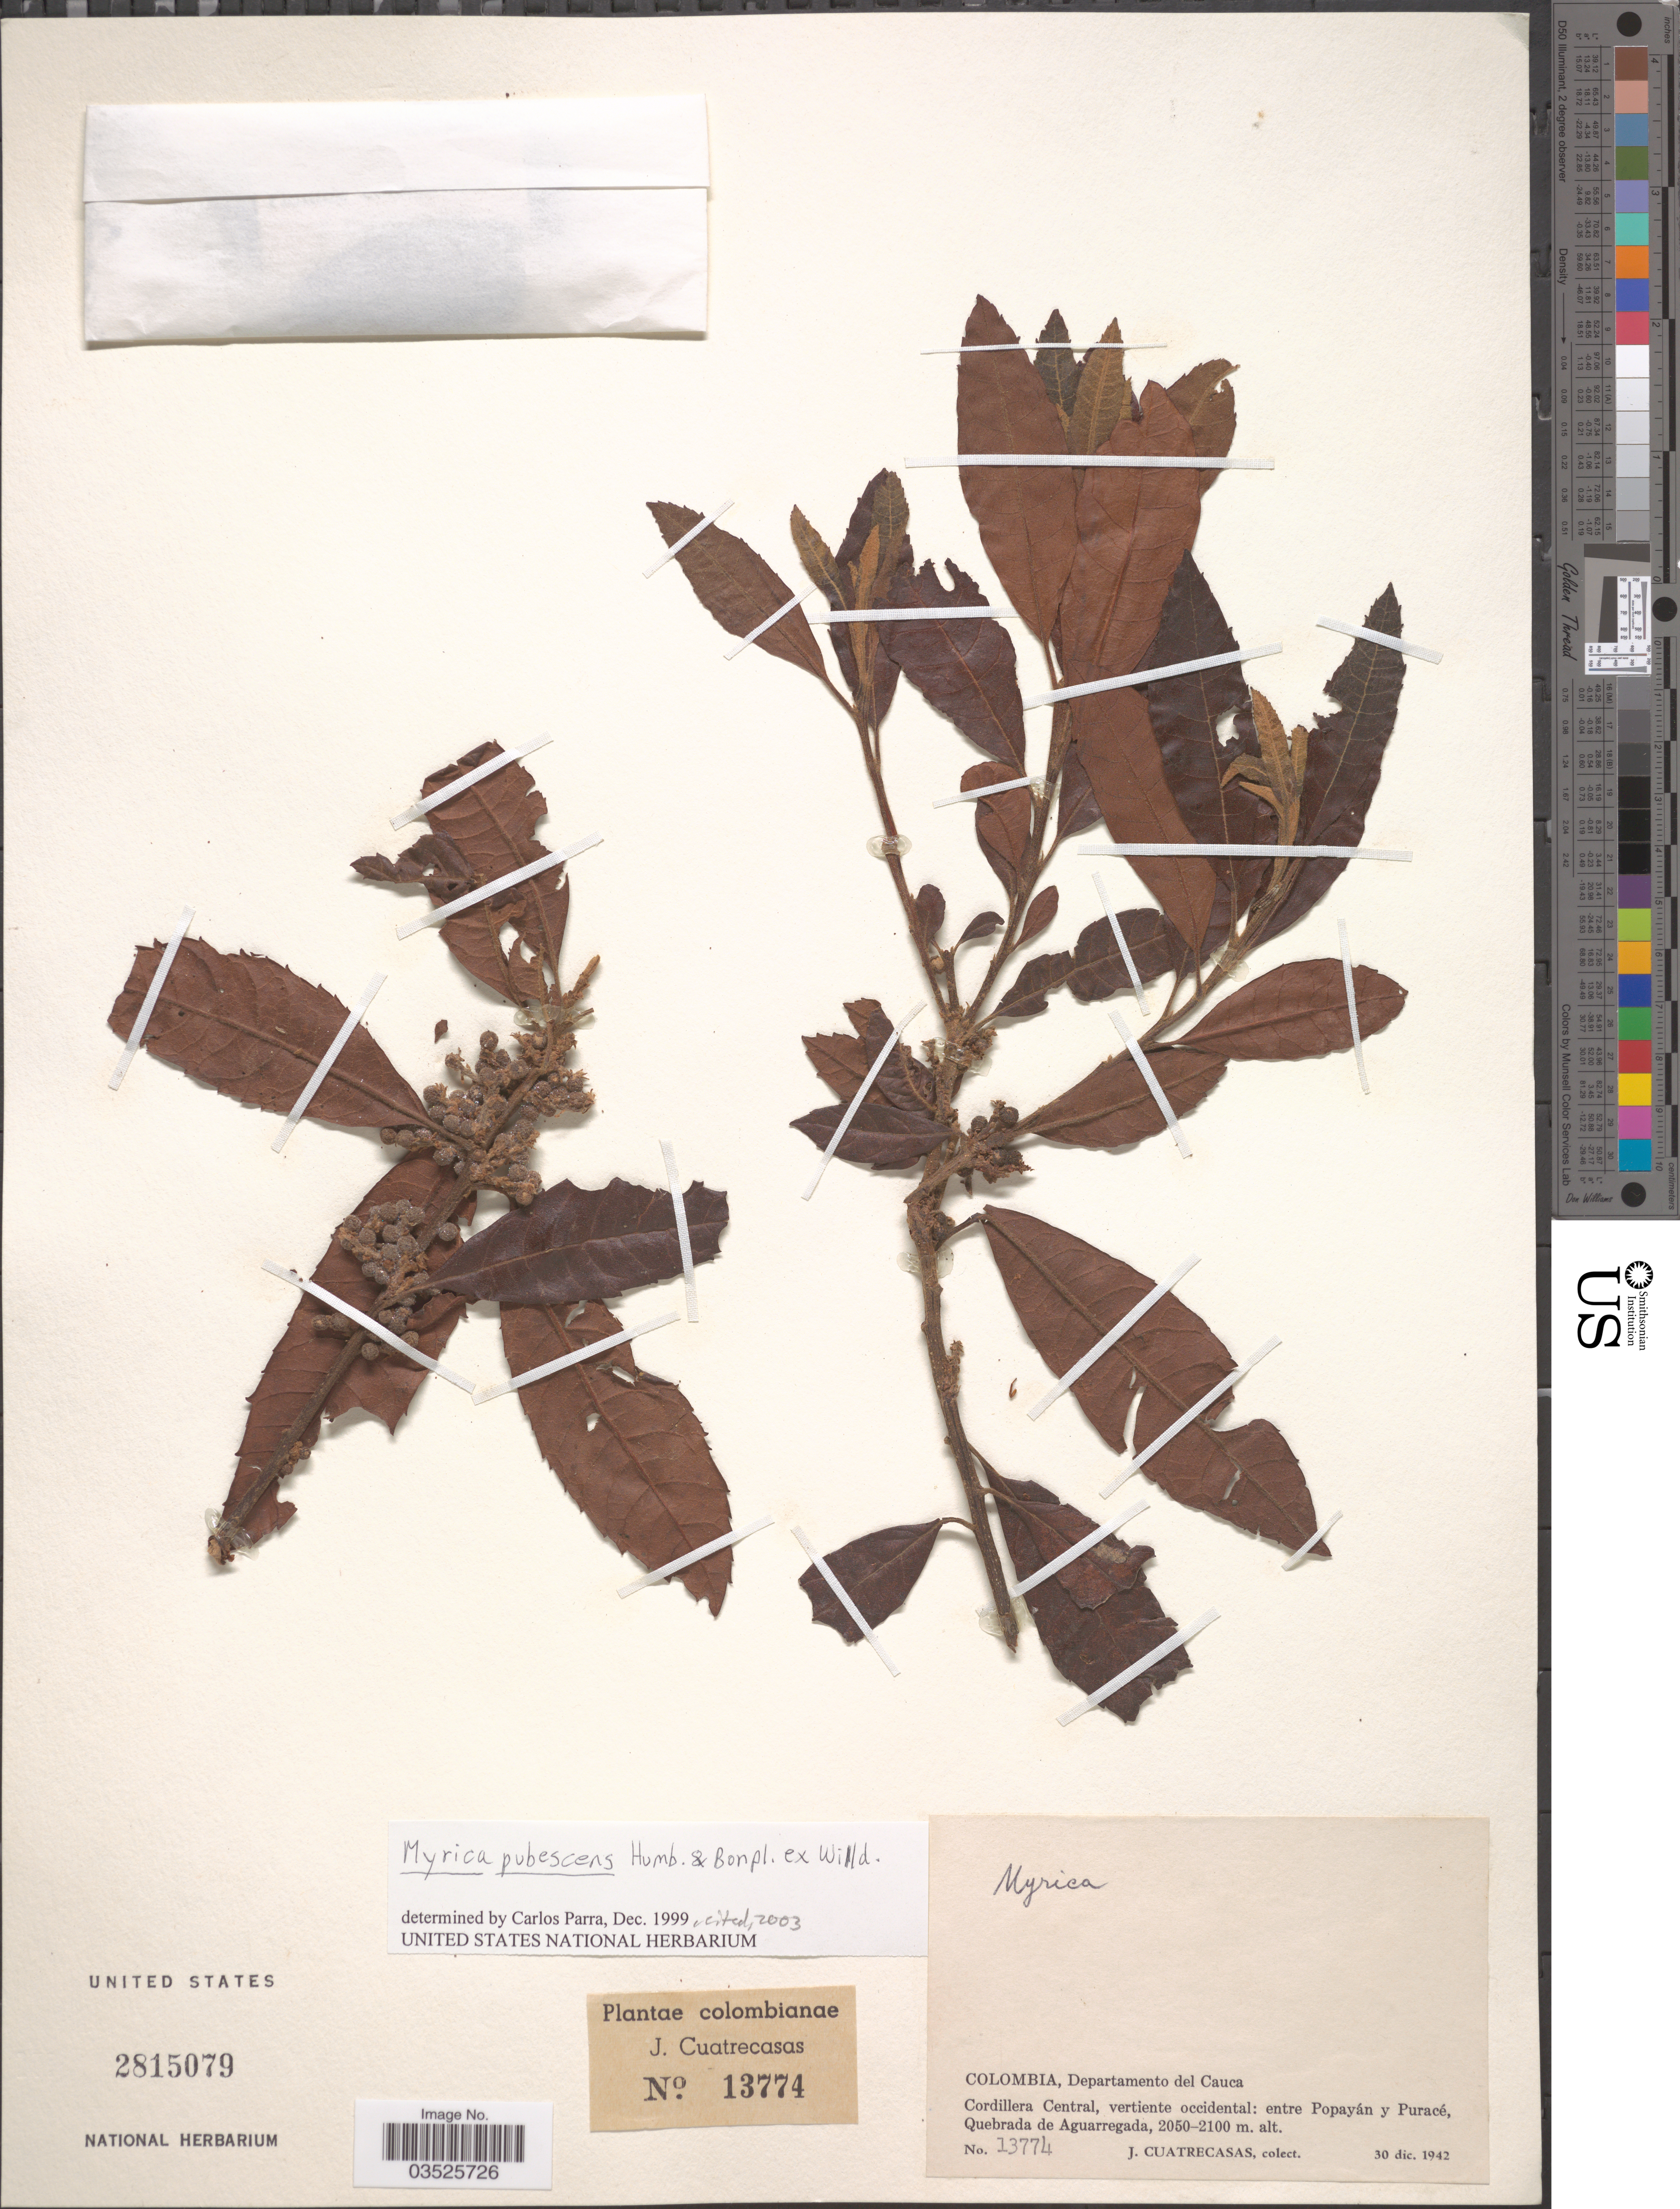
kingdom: Plantae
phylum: Tracheophyta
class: Magnoliopsida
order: Fagales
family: Myricaceae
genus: Morella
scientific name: Morella pubescens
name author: (Humb. & Bonpl. ex Willd.) Wilbur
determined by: Strong, M. T., (US), Smithsonian Institution - National Museum of Natural History (UNITED STATES)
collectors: J. Cuatrecasas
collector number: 13774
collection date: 1942-12-30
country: Colombia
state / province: Cauca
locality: Departamento del Cauca. Cordillera Central, vertiente occidental: entre Popayán y Puracé, Quebrada de Aguarregada.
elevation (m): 2050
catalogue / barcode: US 2815079